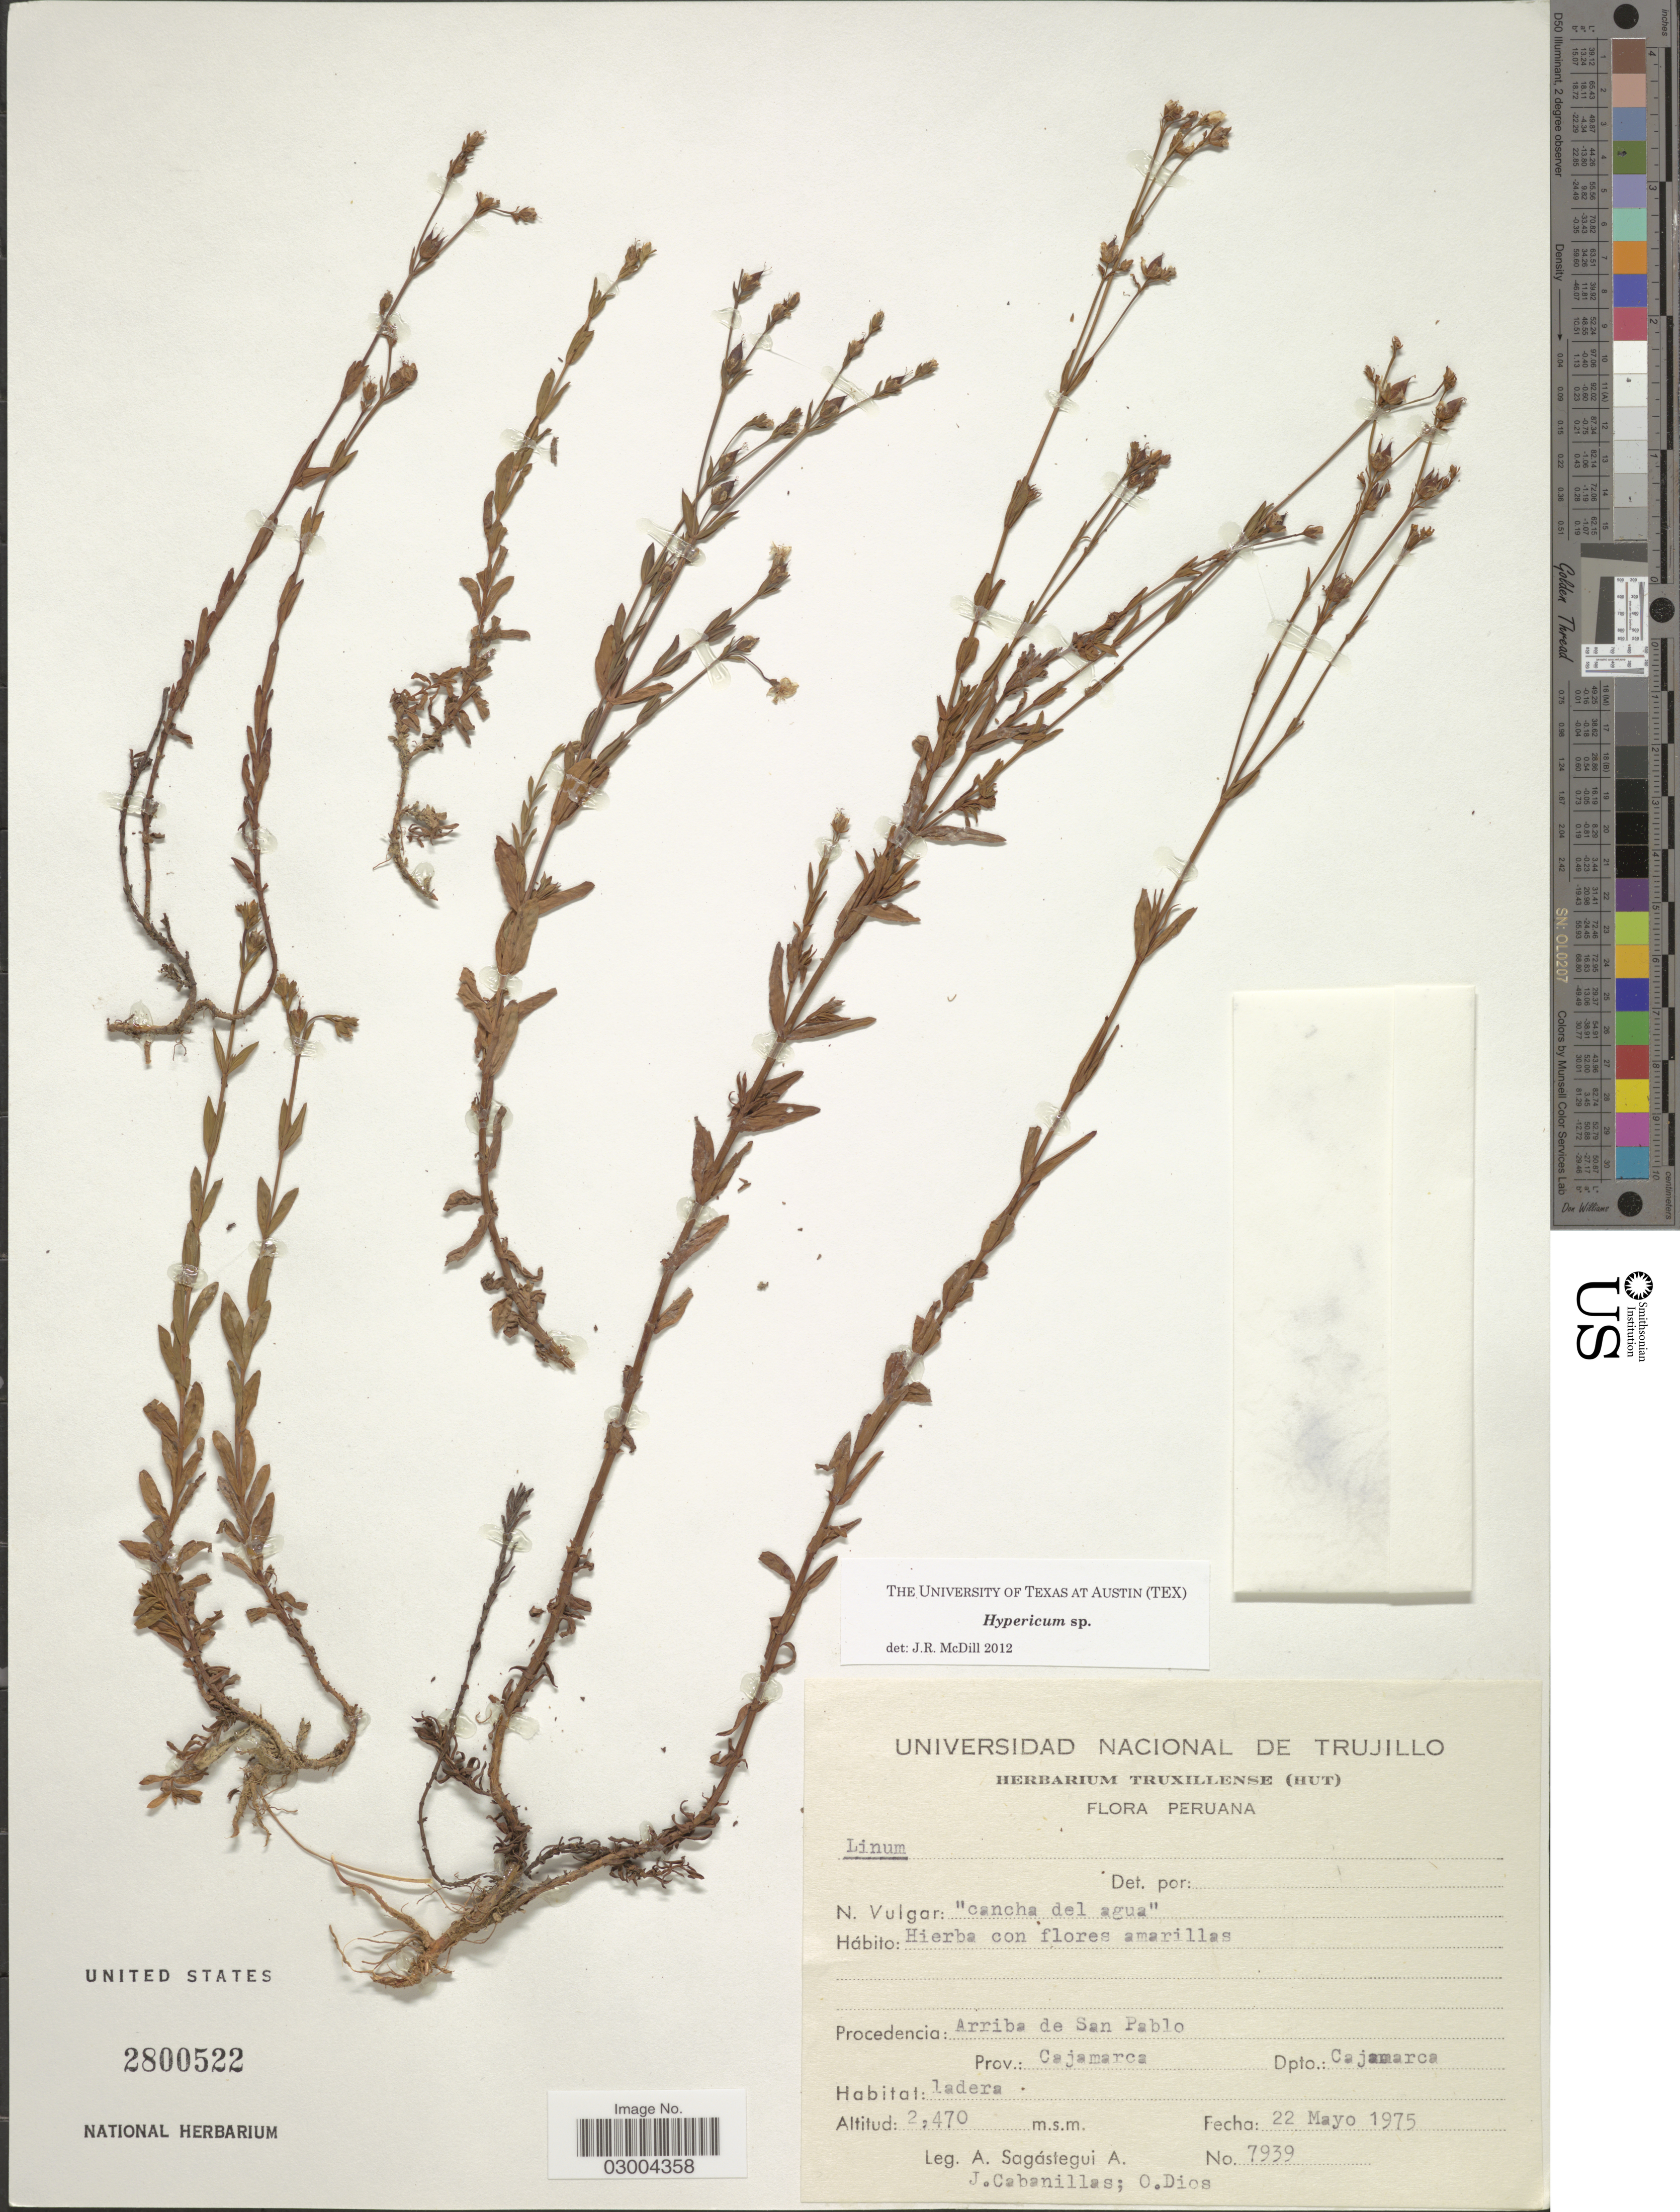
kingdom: Plantae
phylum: Tracheophyta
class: Magnoliopsida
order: Malpighiales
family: Hypericaceae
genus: Hypericum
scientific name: Hypericum sp.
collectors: A. Sagástegui A., J. Cabanillas & O. Dios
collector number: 7939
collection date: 1975-05-22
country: Peru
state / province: Cajamarca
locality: Arriba de San Pablo. Prov.: Cajamarca. Dpto.: Cajamarca.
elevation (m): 2470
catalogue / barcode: US 2800522